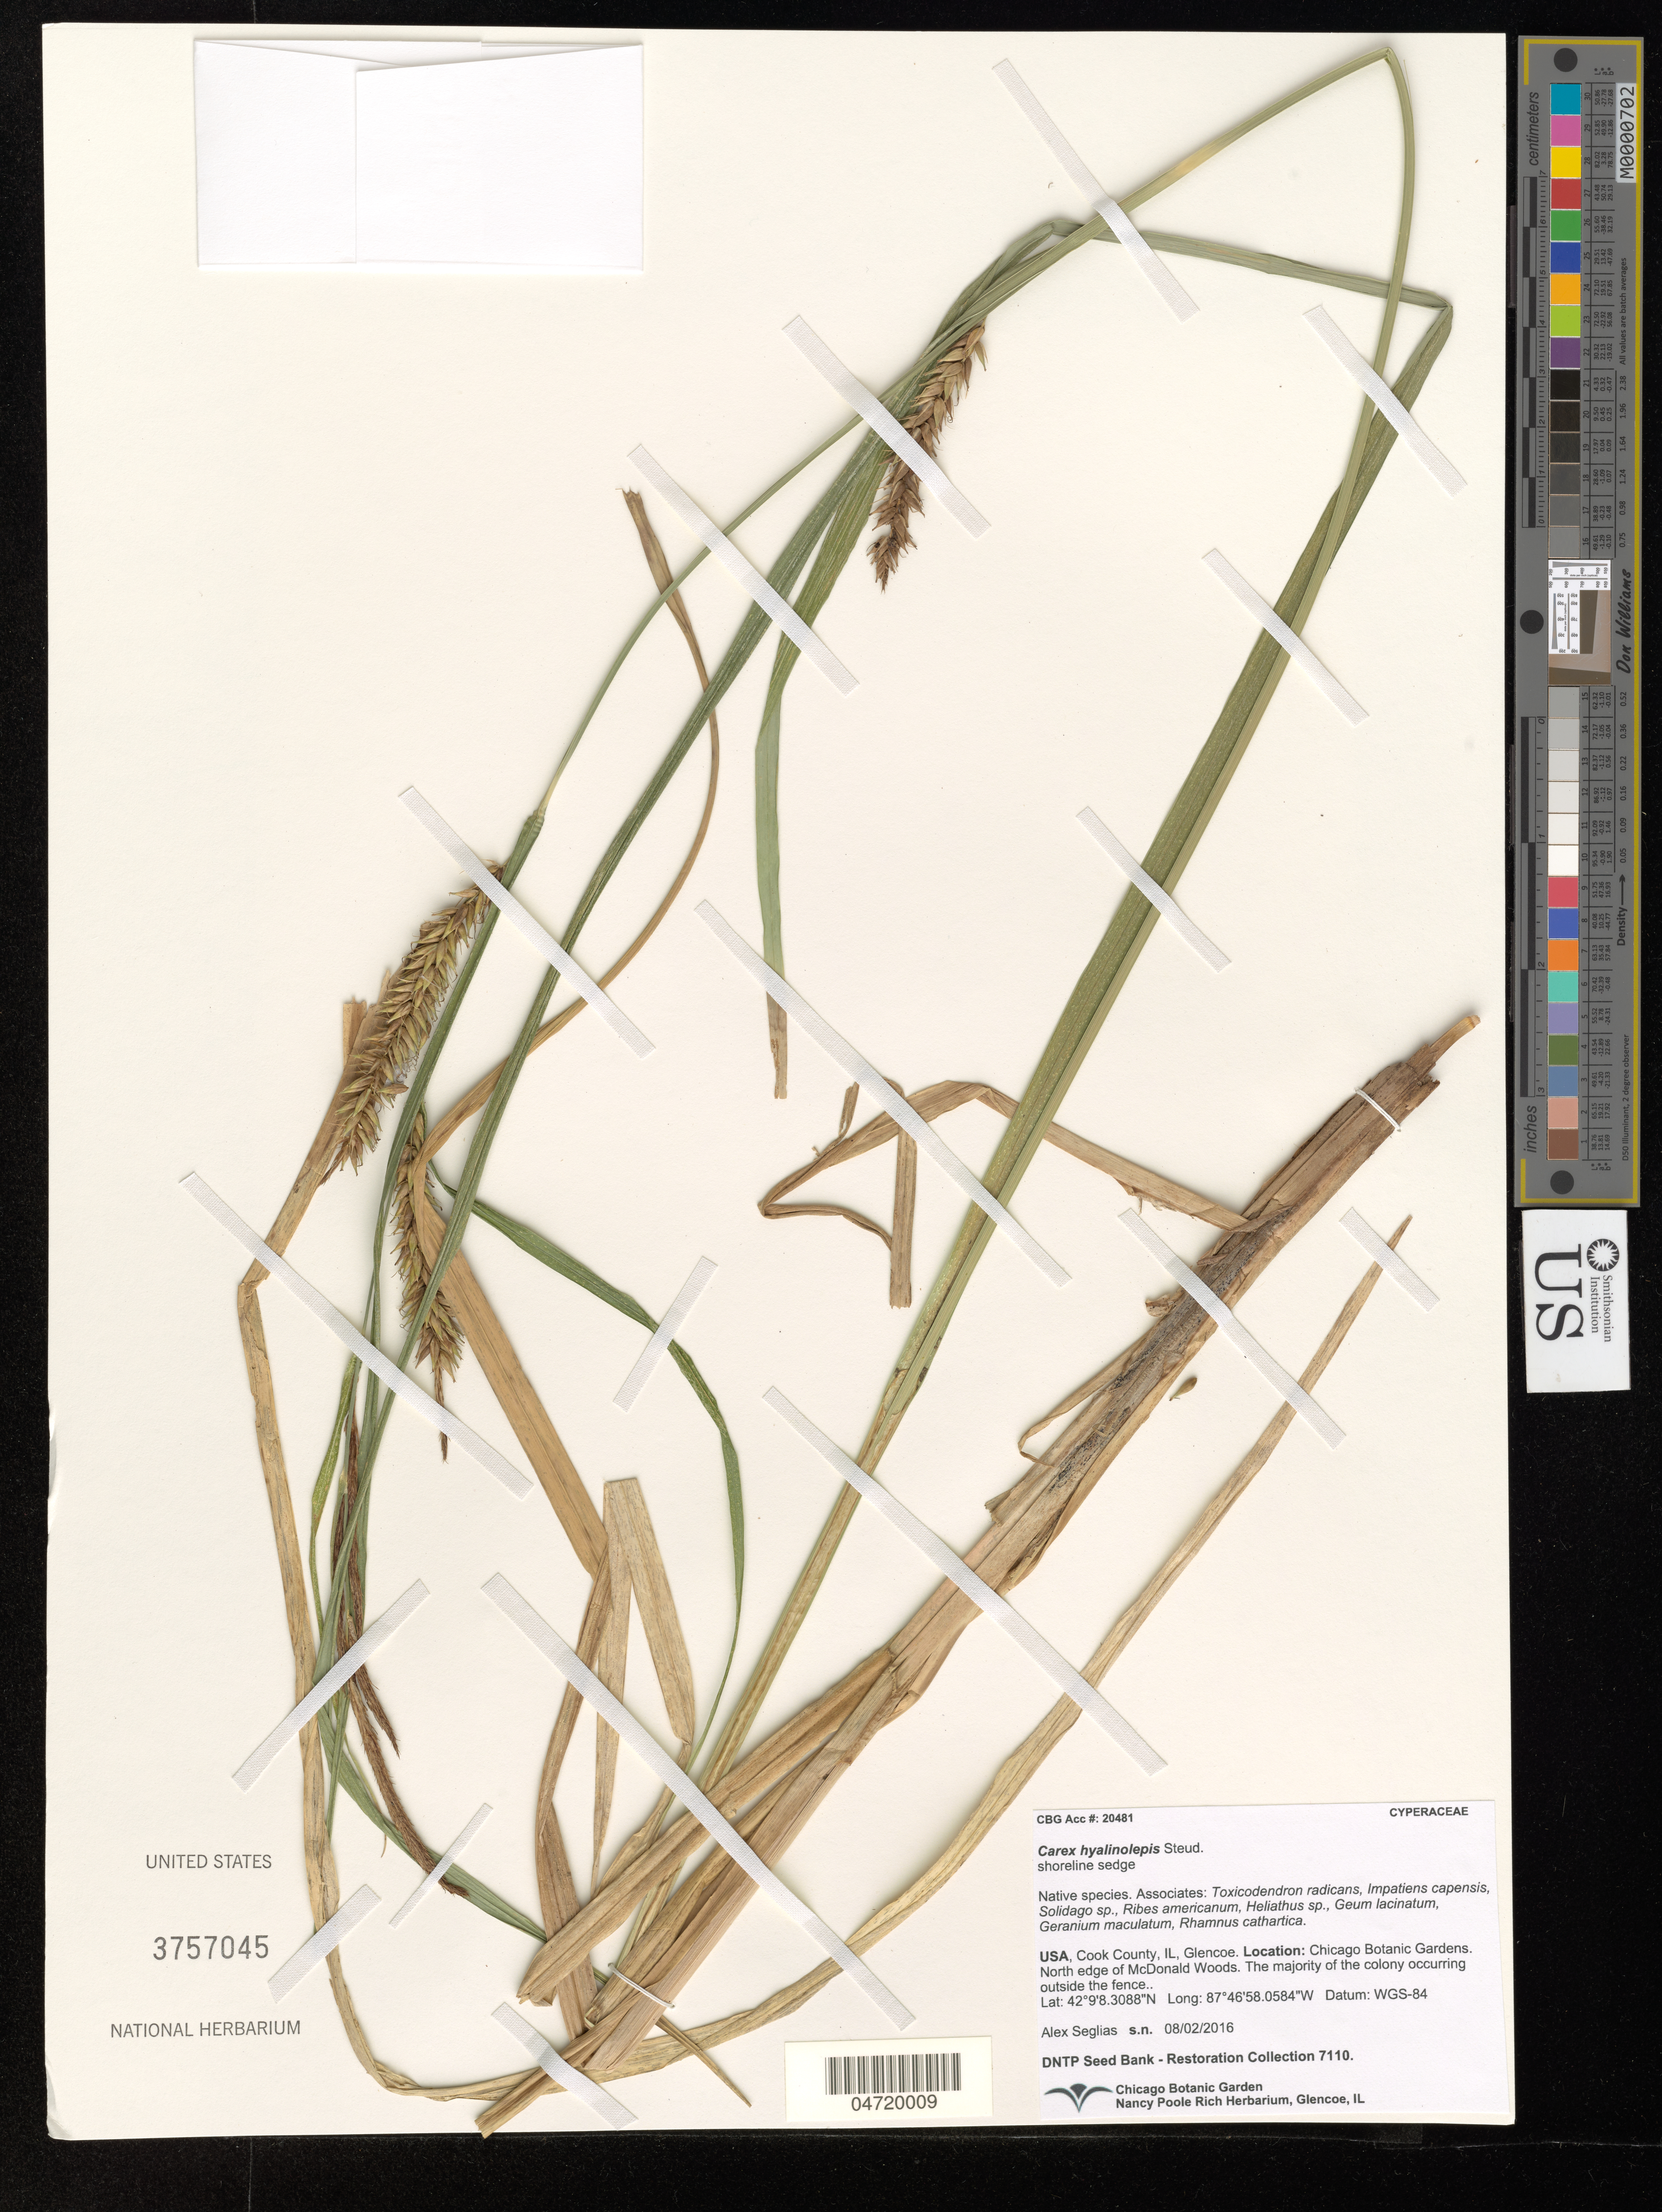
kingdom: Plantae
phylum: Tracheophyta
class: Liliopsida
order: Poales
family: Cyperaceae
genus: Carex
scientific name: Carex hyalinolepis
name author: Steud.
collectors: A. Seglias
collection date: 2016-08-02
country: United States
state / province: Illinois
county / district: Cook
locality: Cook County. Glencoe. Chicago Botanic Gardens. North edge of McDonald Woods.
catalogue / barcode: US 3757045